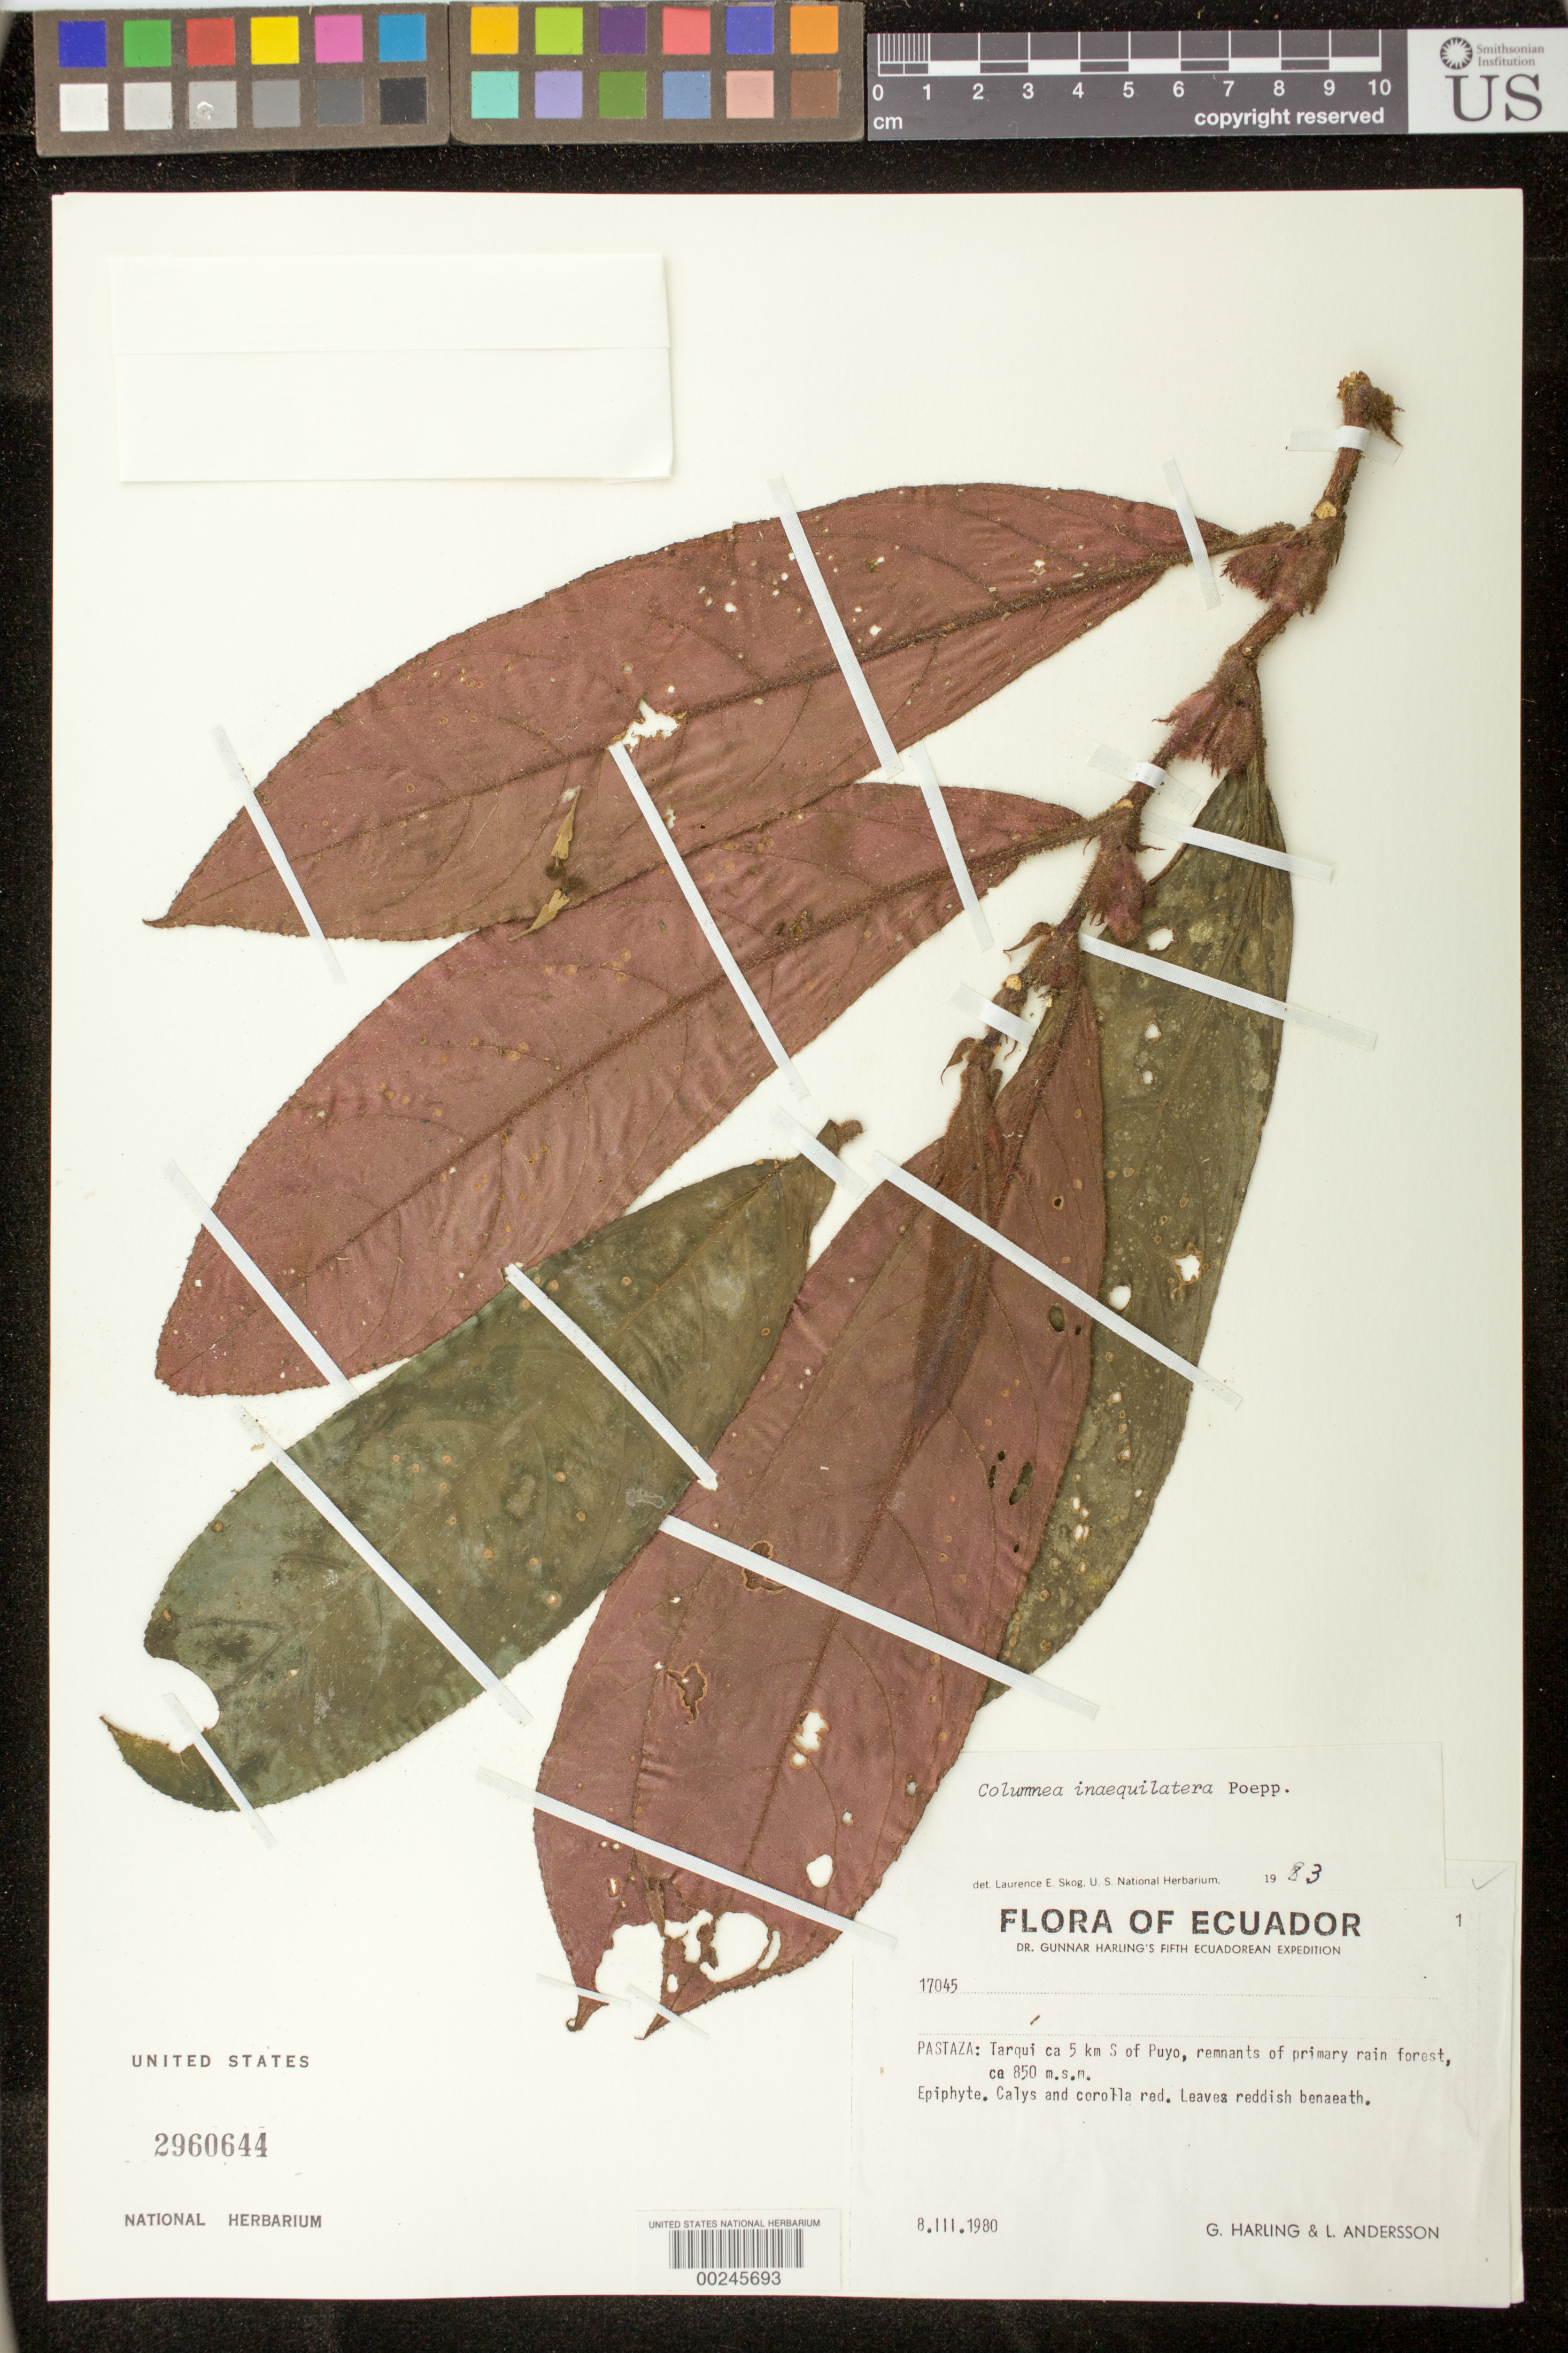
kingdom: Plantae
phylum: Tracheophyta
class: Magnoliopsida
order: Lamiales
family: Gesneriaceae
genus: Columnea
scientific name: Columnea inaequilatera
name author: Poepp.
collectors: G. Harling & L. Andersson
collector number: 17045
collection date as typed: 08 Mar 1980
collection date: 1980-03-08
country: Ecuador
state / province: Pastaza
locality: Tarqui ca 5 km S of Puyo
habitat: Remnants of primary rain forest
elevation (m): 850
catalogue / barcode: US 2960644